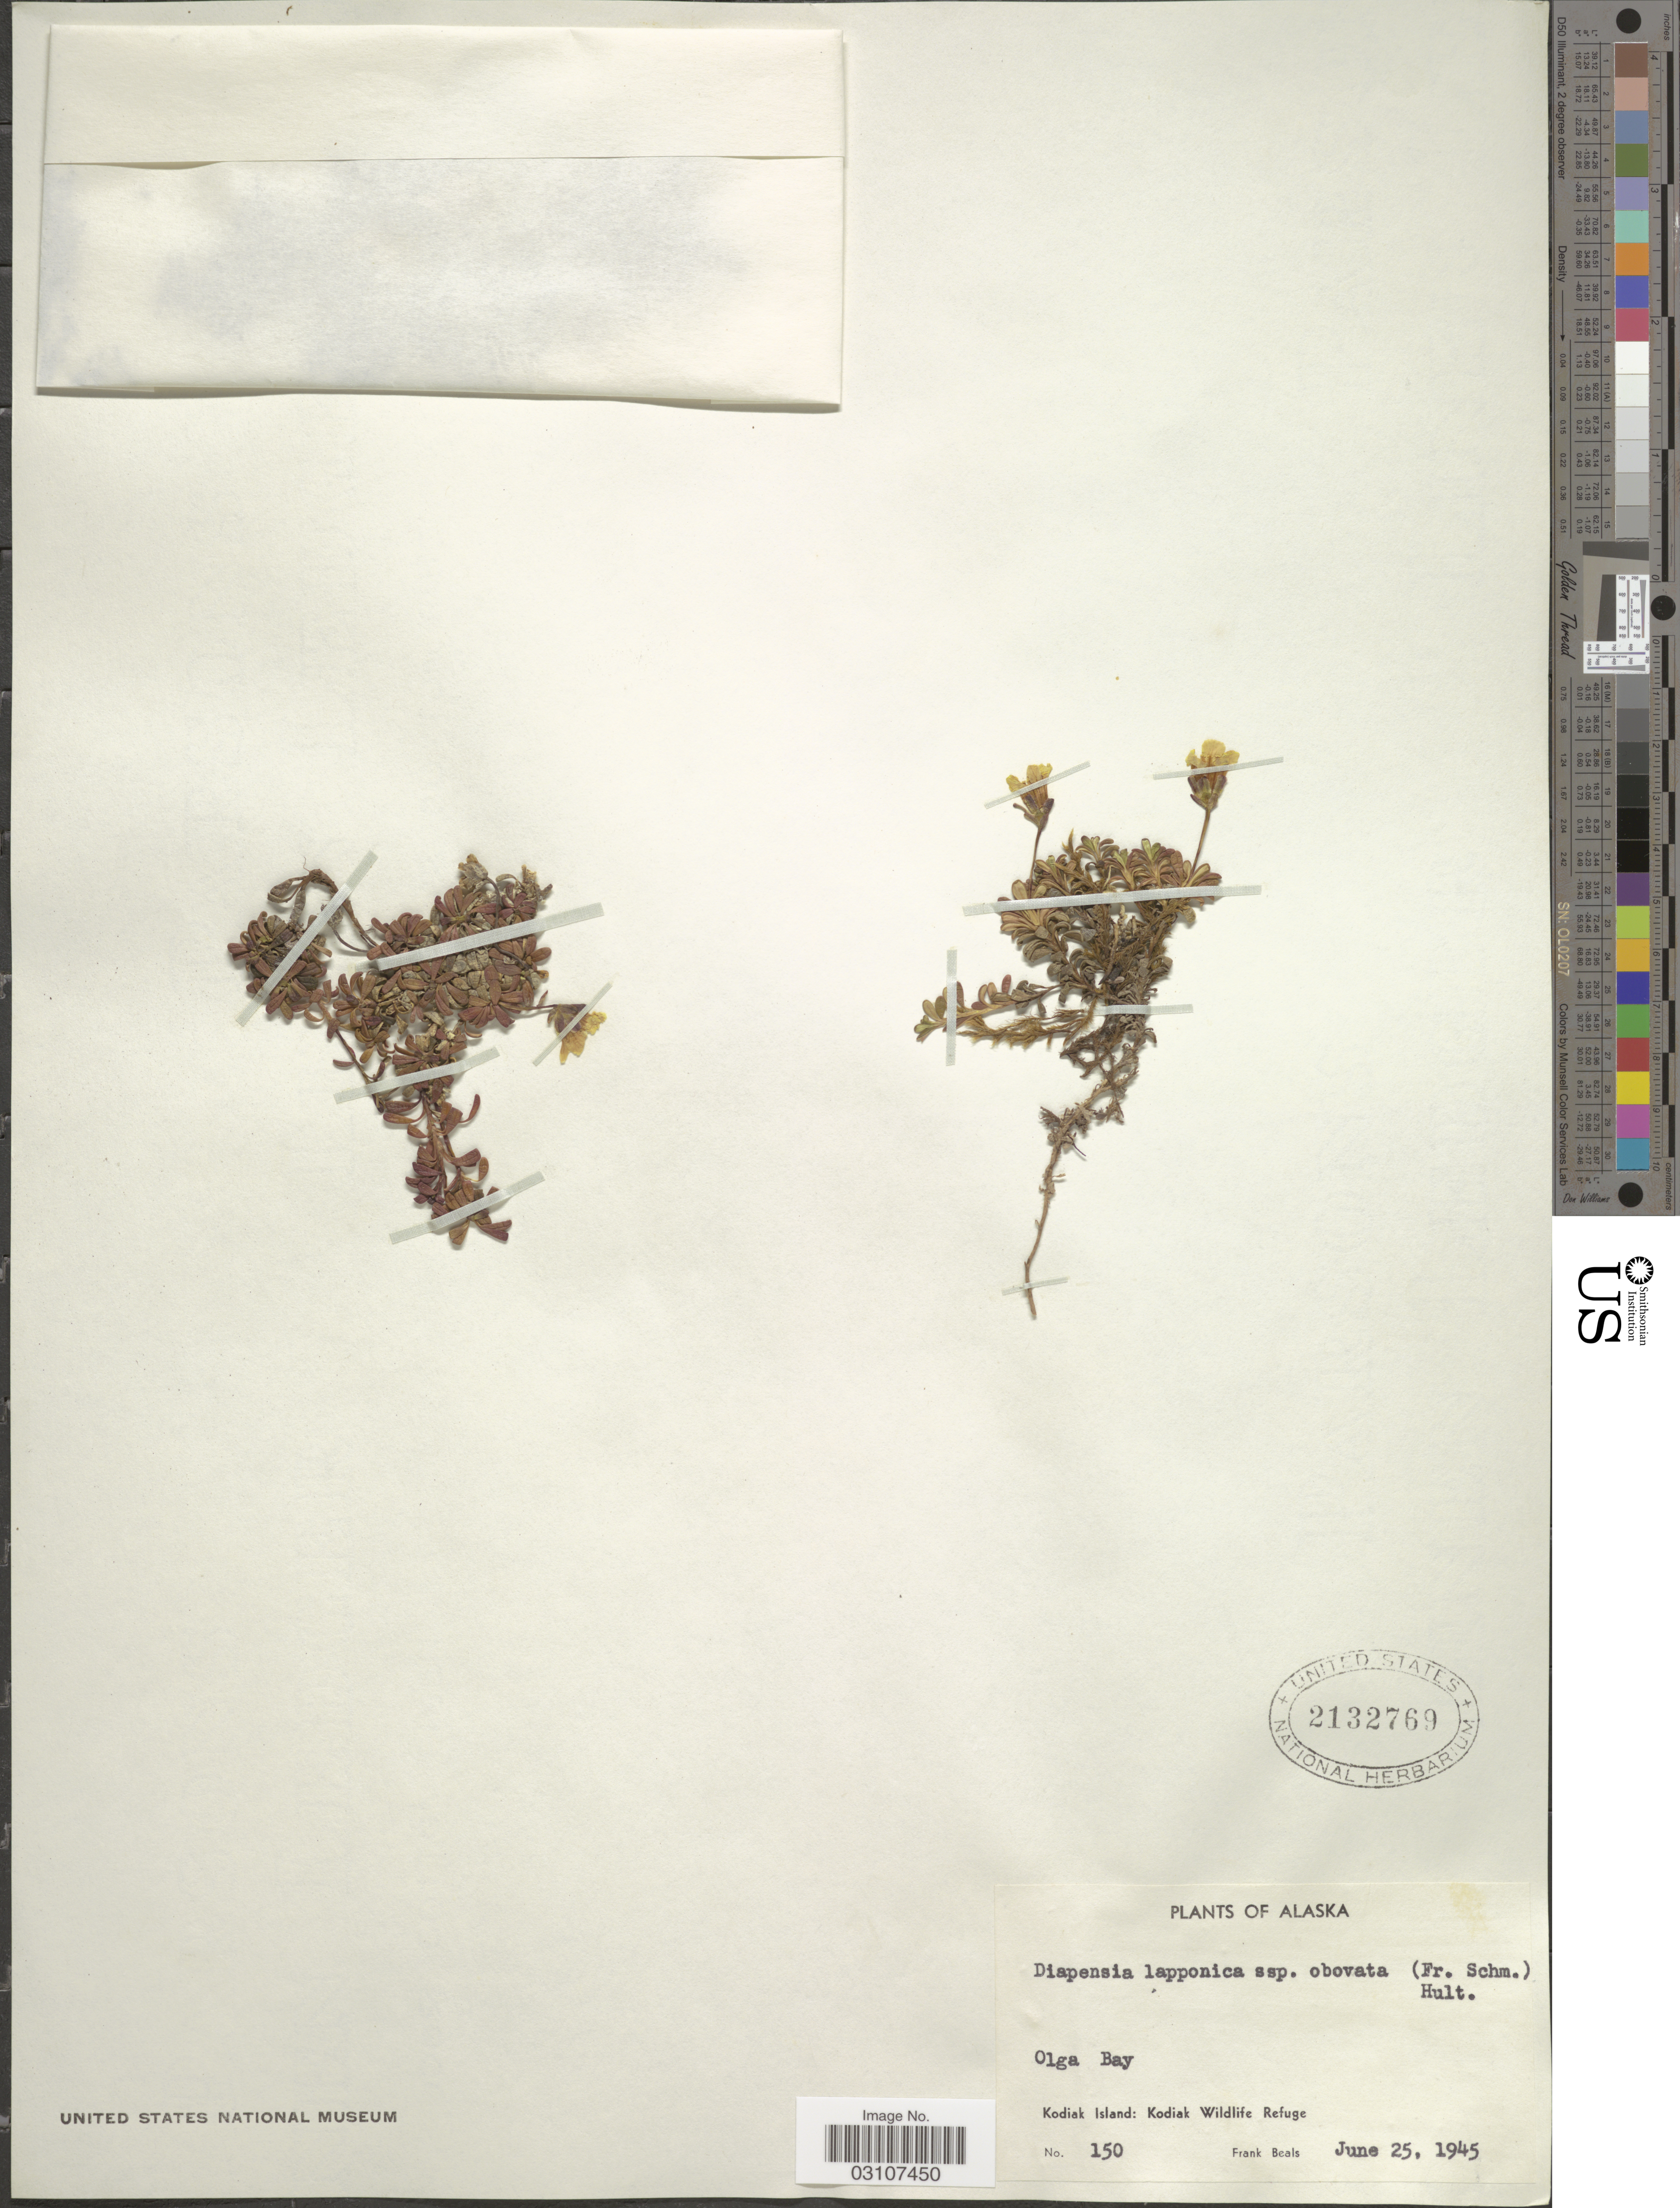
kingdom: Plantae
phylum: Tracheophyta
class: Magnoliopsida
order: Ericales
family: Diapensiaceae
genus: Diapensia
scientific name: Diapensia lapponica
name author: L.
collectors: F. Beals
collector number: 150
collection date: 1945-06-25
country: United States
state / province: Alaska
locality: Olga Bay. Kodiak Island: Kodiak Wildlife Refuge.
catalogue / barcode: US 2132769